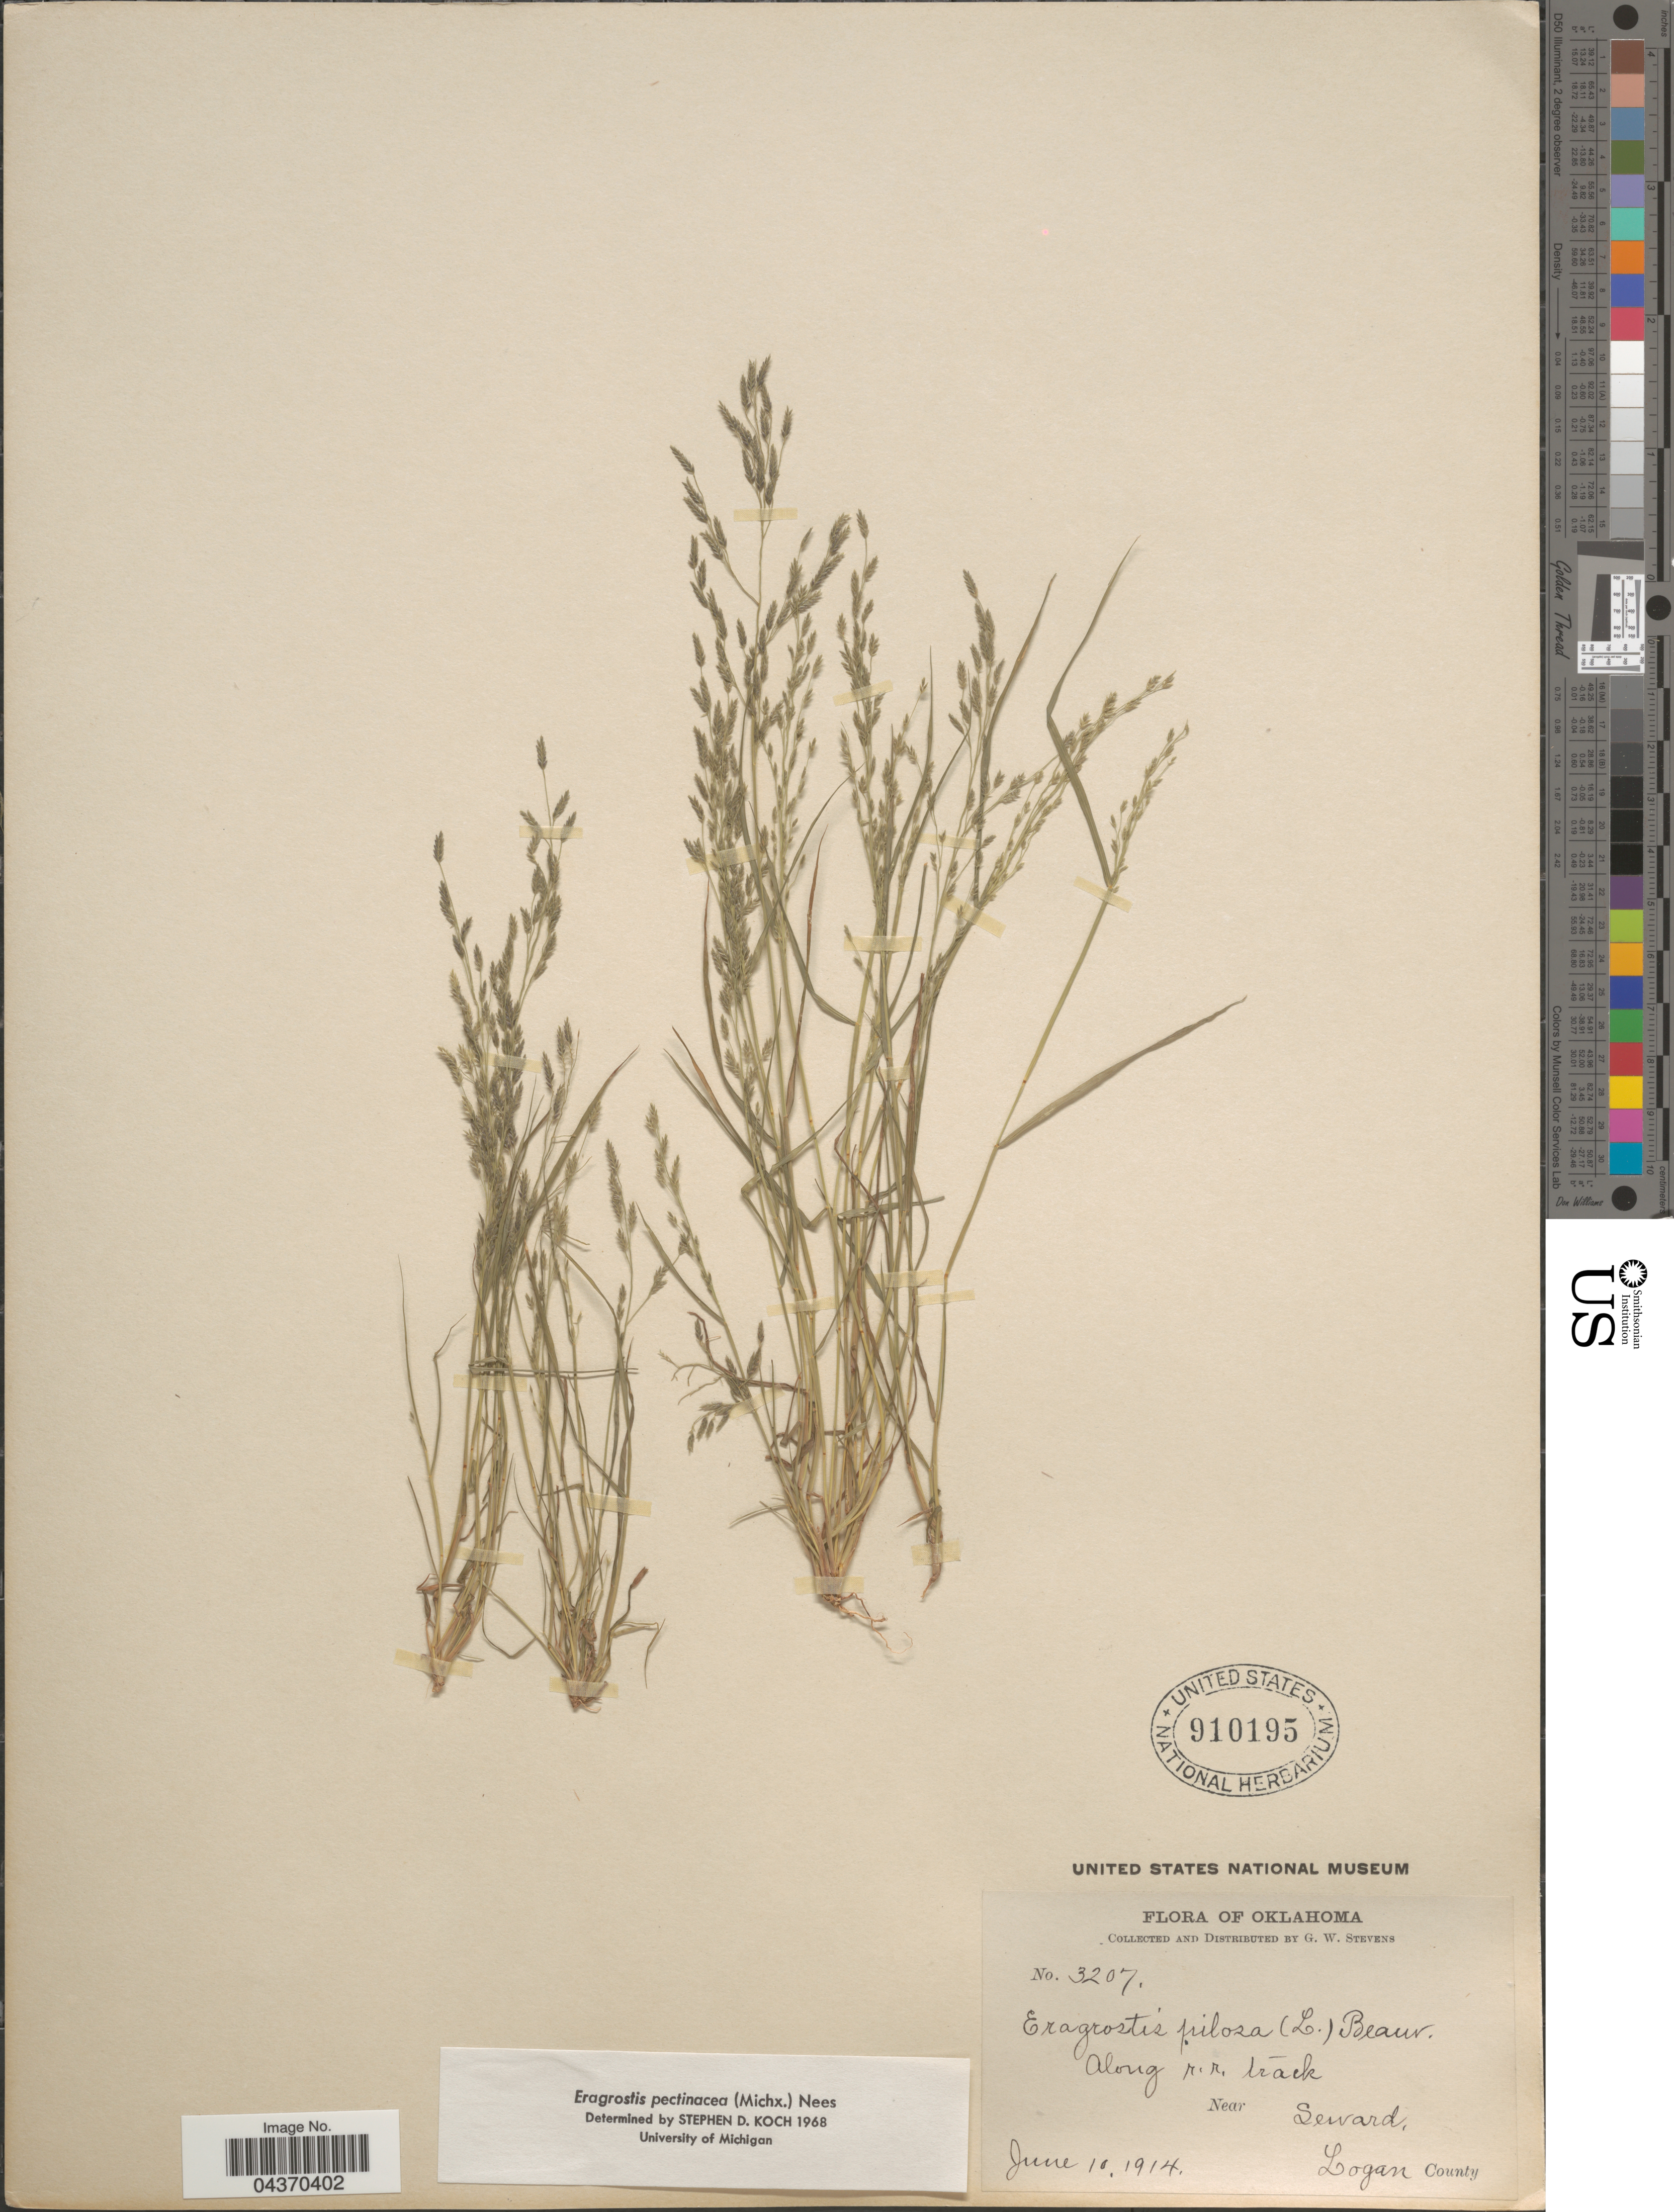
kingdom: Plantae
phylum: Tracheophyta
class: Liliopsida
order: Poales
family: Poaceae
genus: Eragrostis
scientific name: Eragrostis pectinacea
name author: (Michx.) Nees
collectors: G. W. Stevens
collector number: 3207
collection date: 1914-06-10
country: United States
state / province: Oklahoma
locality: Along r.r. track near Seward, Logan County.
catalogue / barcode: US 910195